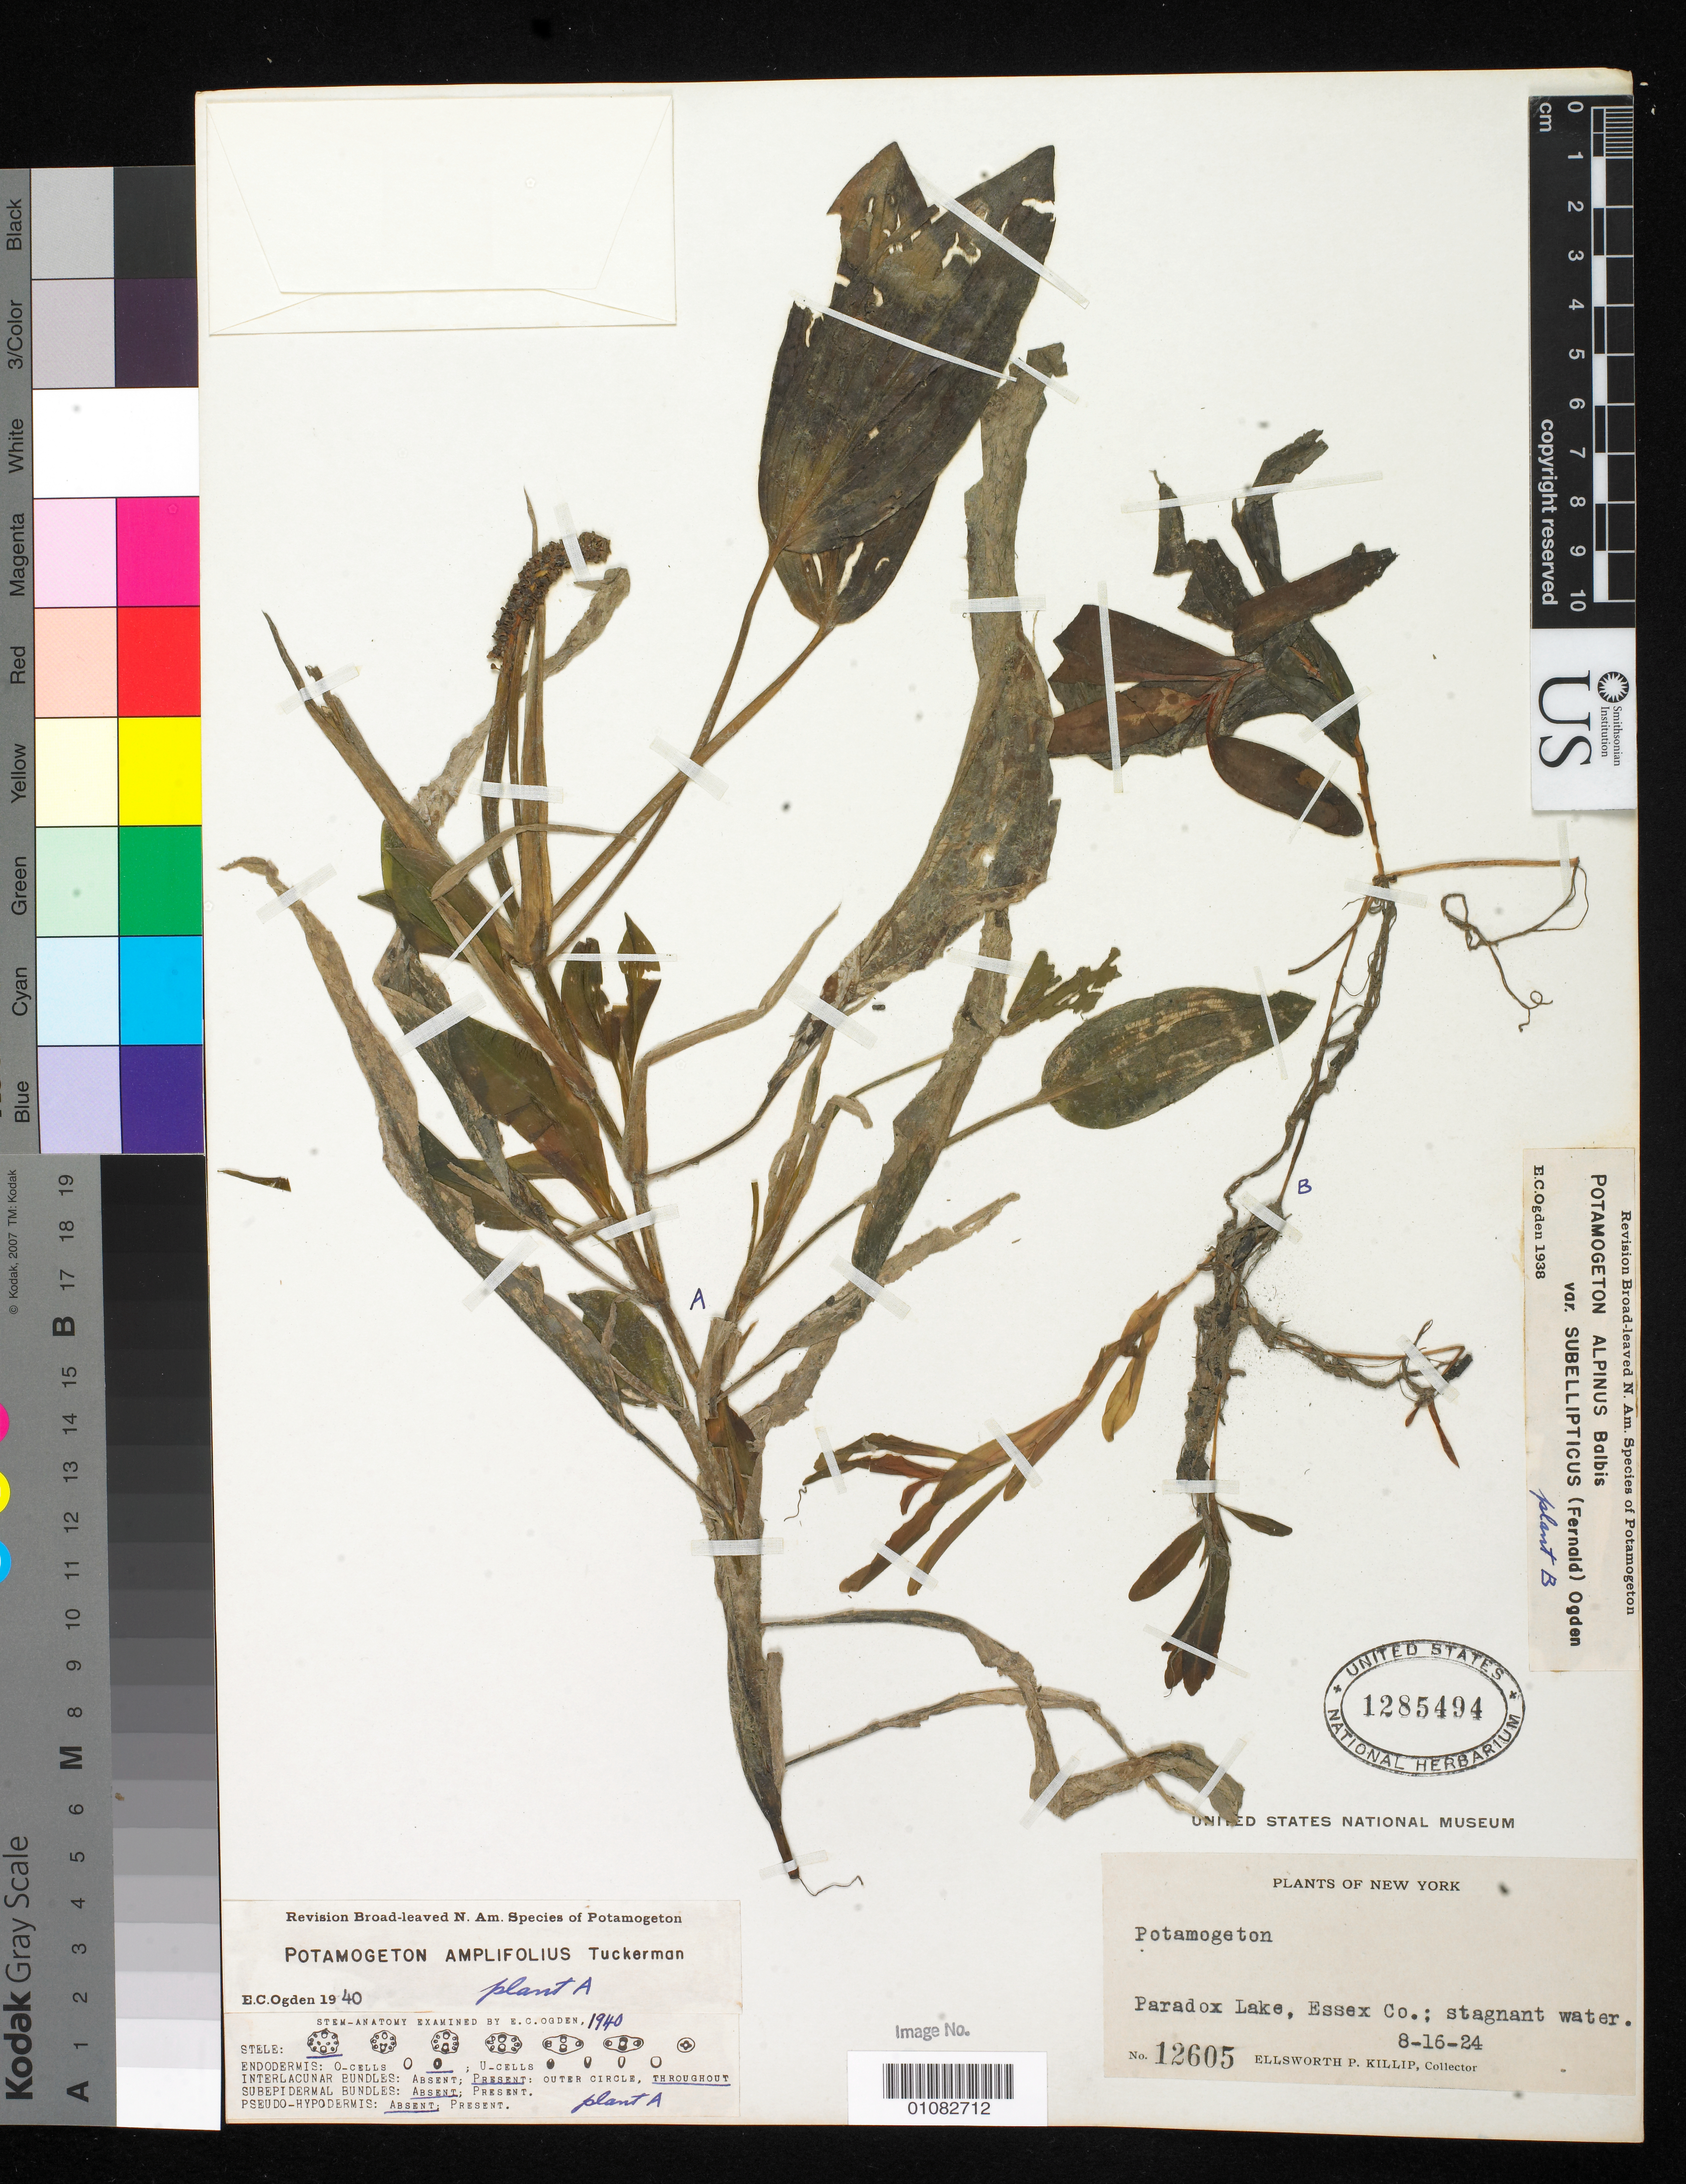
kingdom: Plantae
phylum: Tracheophyta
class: Liliopsida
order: Alismatales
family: Potamogetonaceae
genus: Potamogeton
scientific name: Potamogeton amplifolius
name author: Tuckerm.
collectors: E. P. Killip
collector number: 12605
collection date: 1924-08-16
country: United States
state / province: New York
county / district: Essex County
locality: Paradox Lake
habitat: Stagnant water.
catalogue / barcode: US 1285494